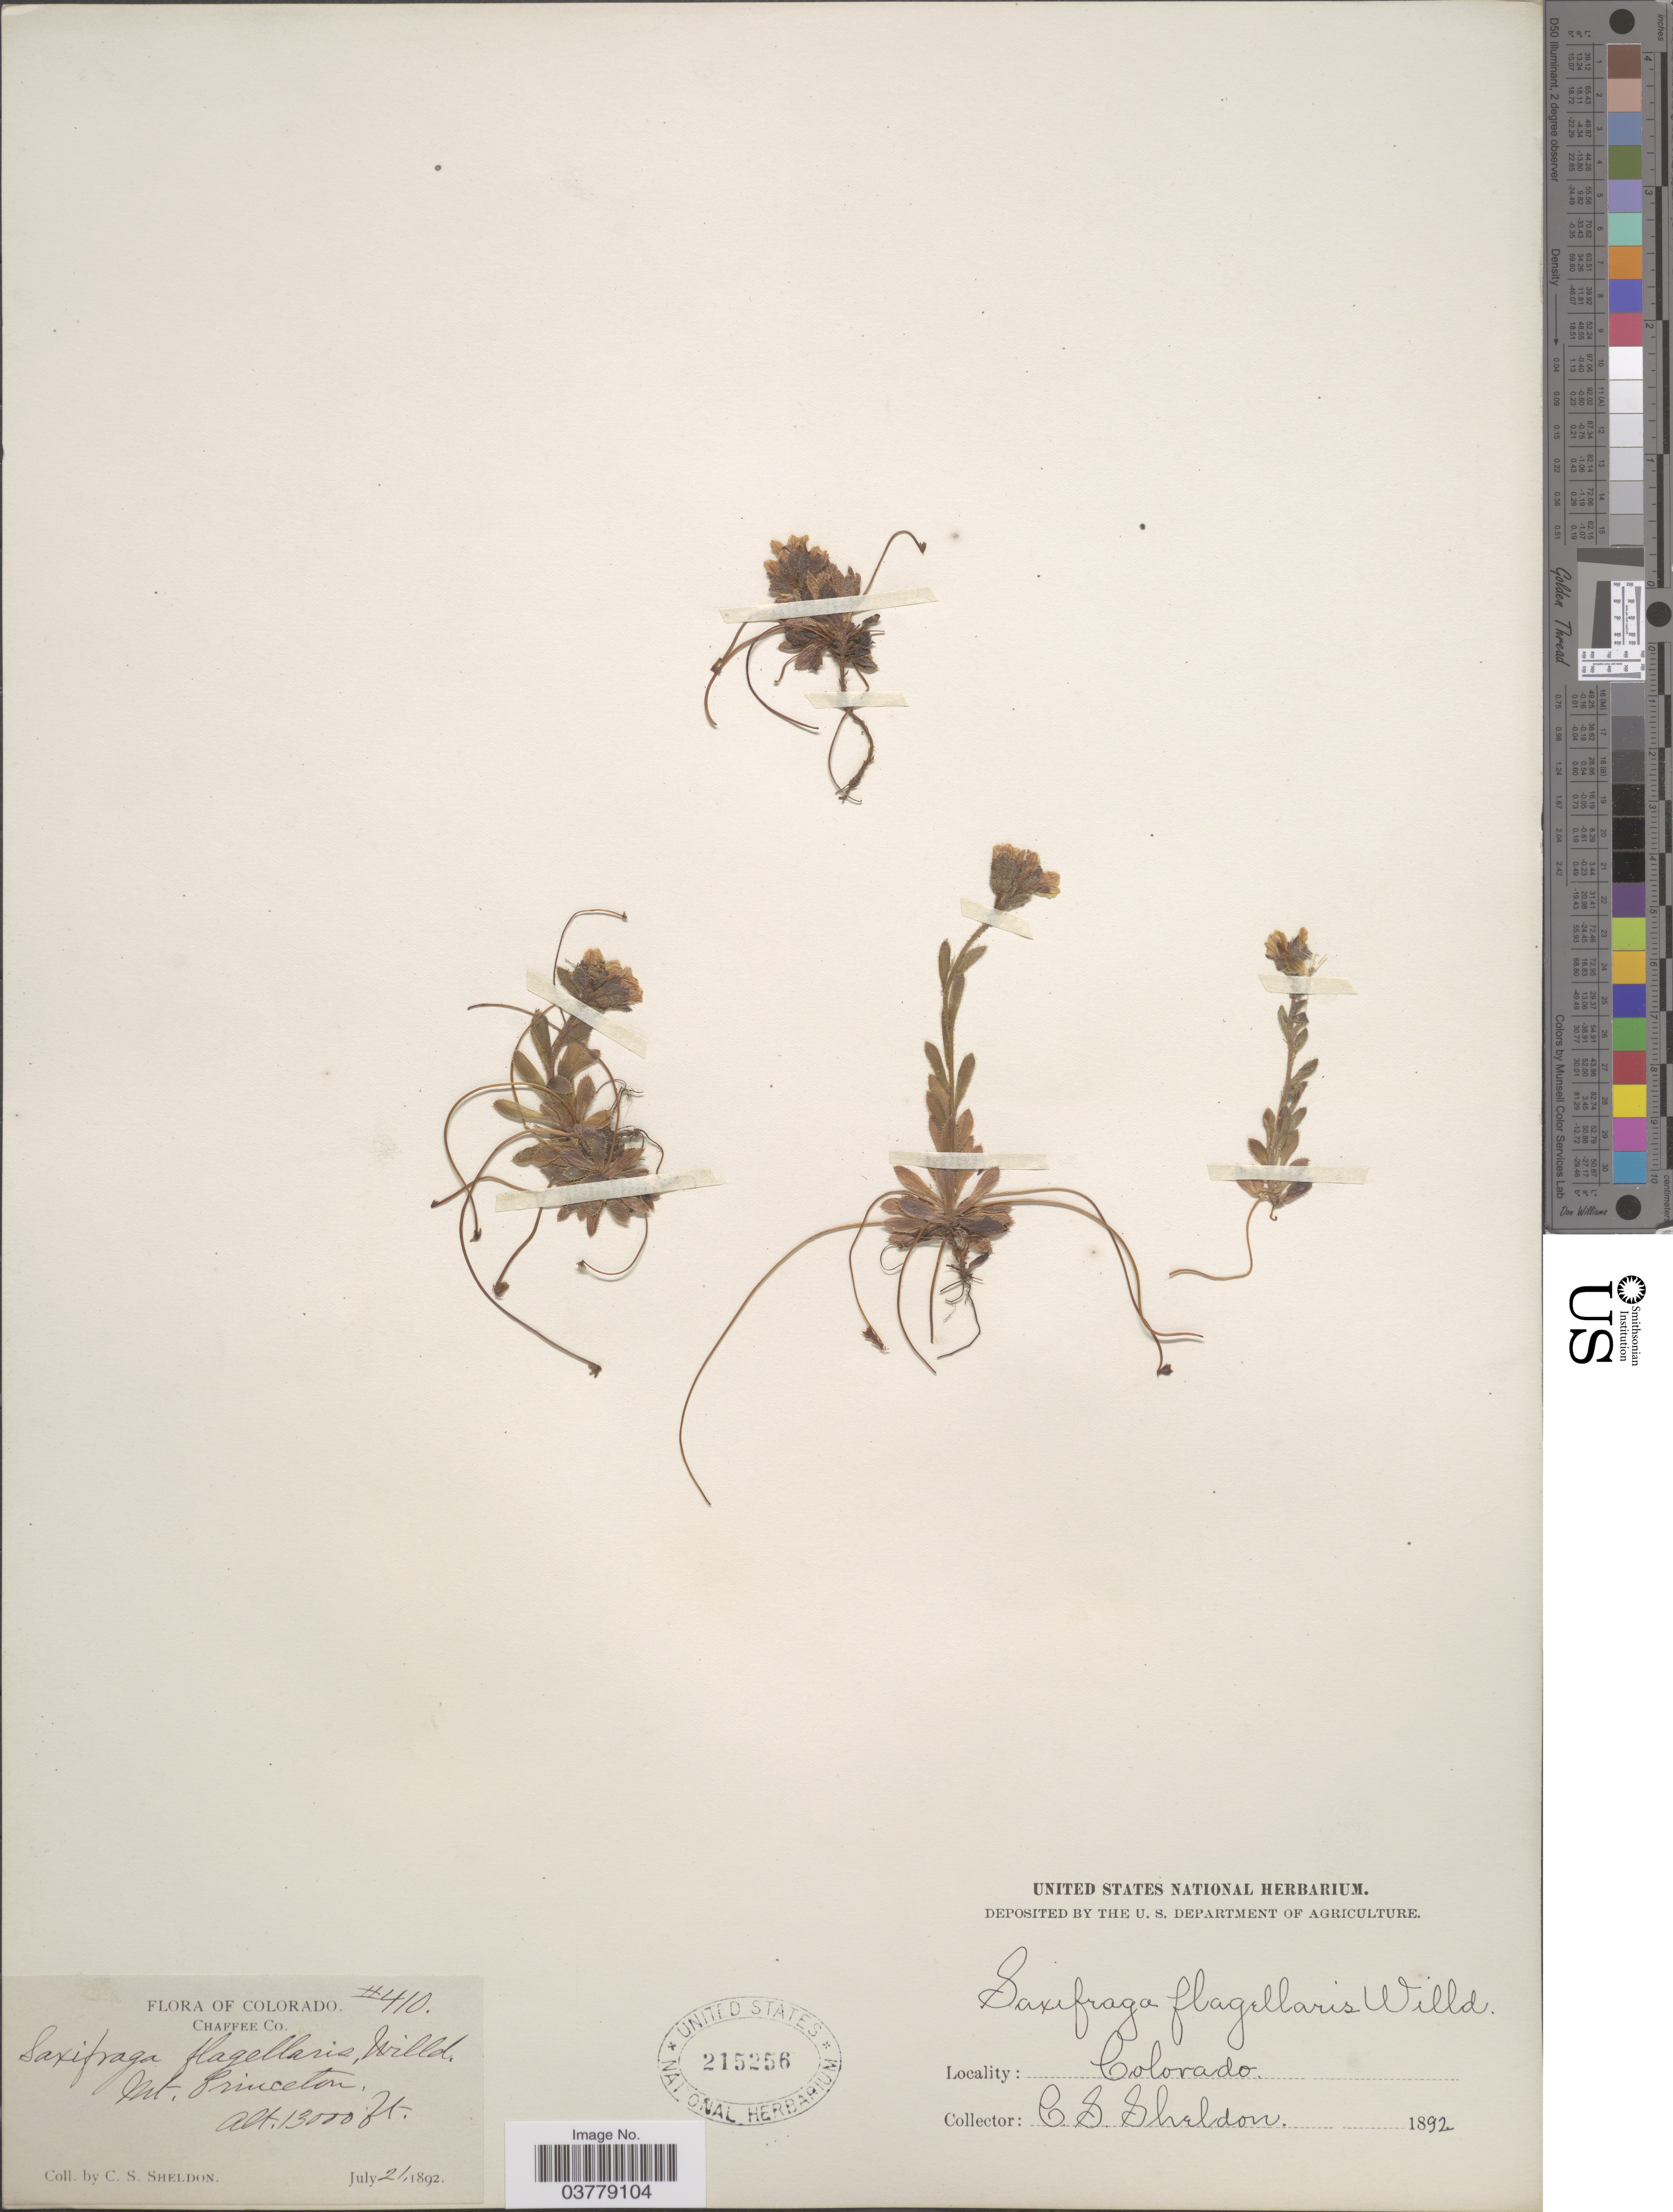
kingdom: Plantae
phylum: Tracheophyta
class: Magnoliopsida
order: Saxifragales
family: Saxifragaceae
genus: Saxifraga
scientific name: Saxifraga flagellaris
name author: Willd. ex Sternb.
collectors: C. S. Sheldon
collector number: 410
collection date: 1892-07-21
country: United States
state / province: Colorado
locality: Chaffee Co. Mt. Princeton.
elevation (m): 3962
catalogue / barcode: US 215256